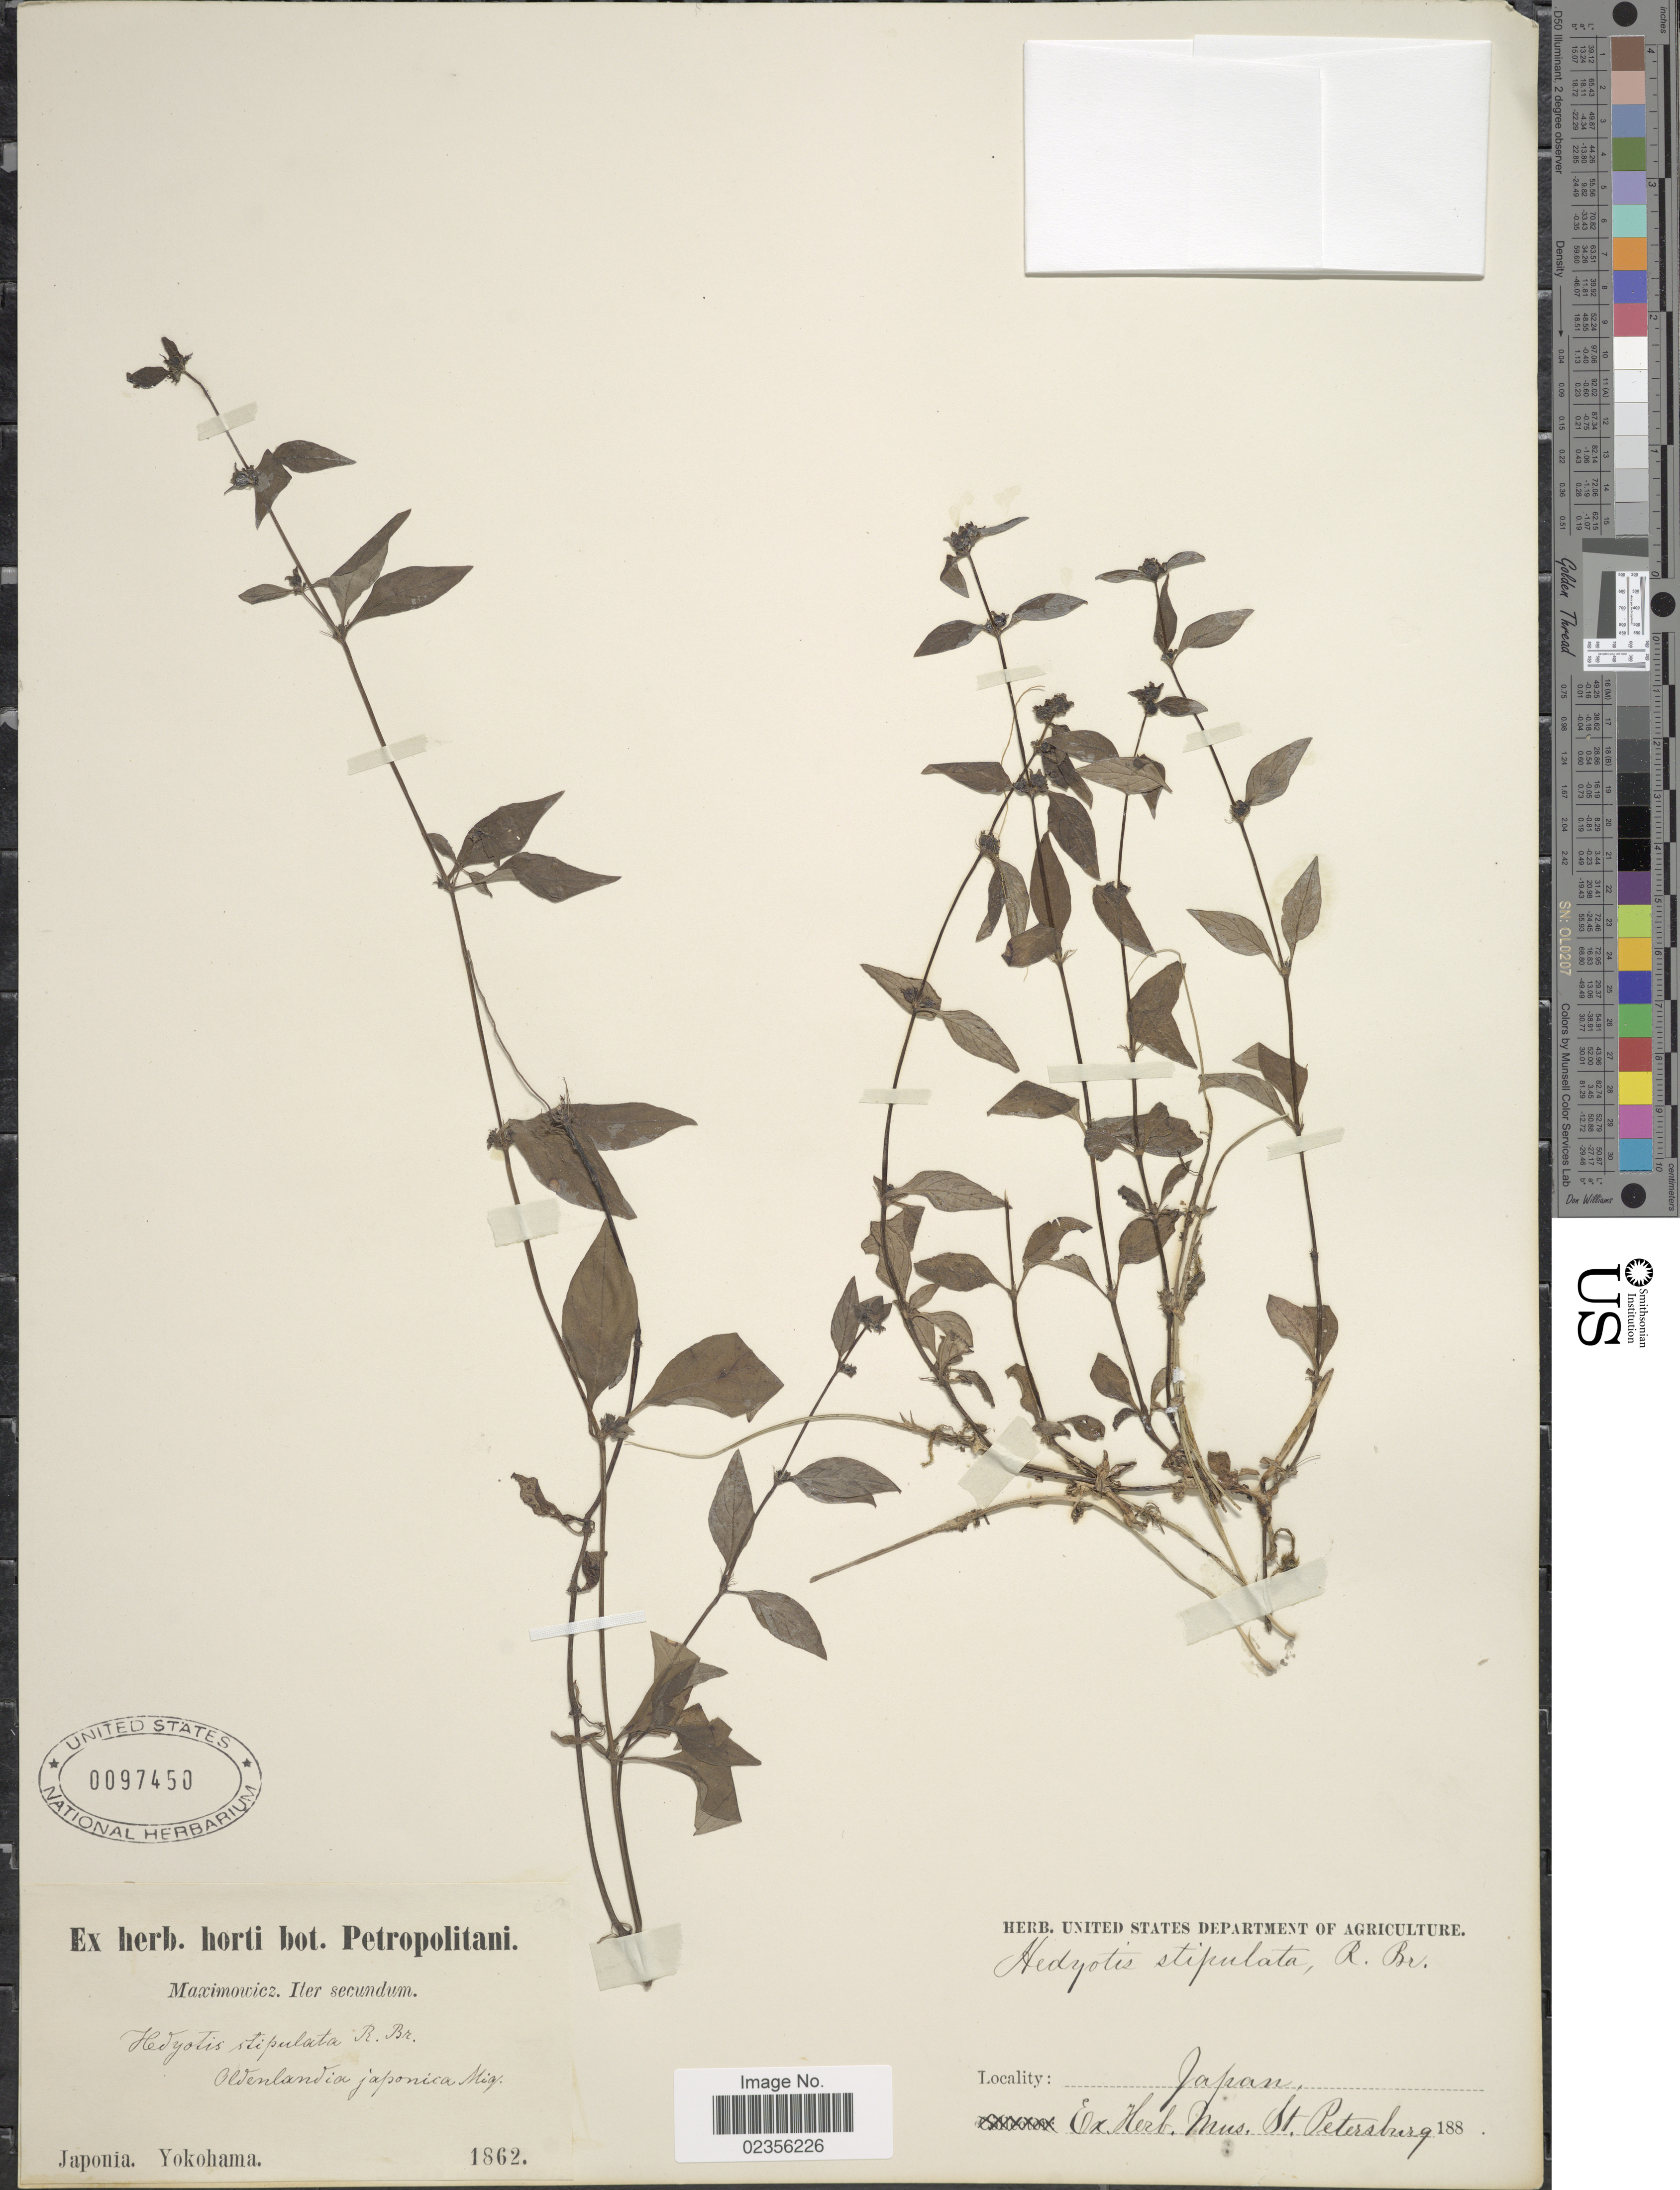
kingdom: Plantae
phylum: Tracheophyta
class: Magnoliopsida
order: Gentianales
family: Rubiaceae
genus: Hedyotis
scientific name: Hedyotis stipulata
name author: R. Br. ex Hook. f.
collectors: ex herb. Mus. St. Petersburg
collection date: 1862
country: Japan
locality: Yokohama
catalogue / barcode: US 97450